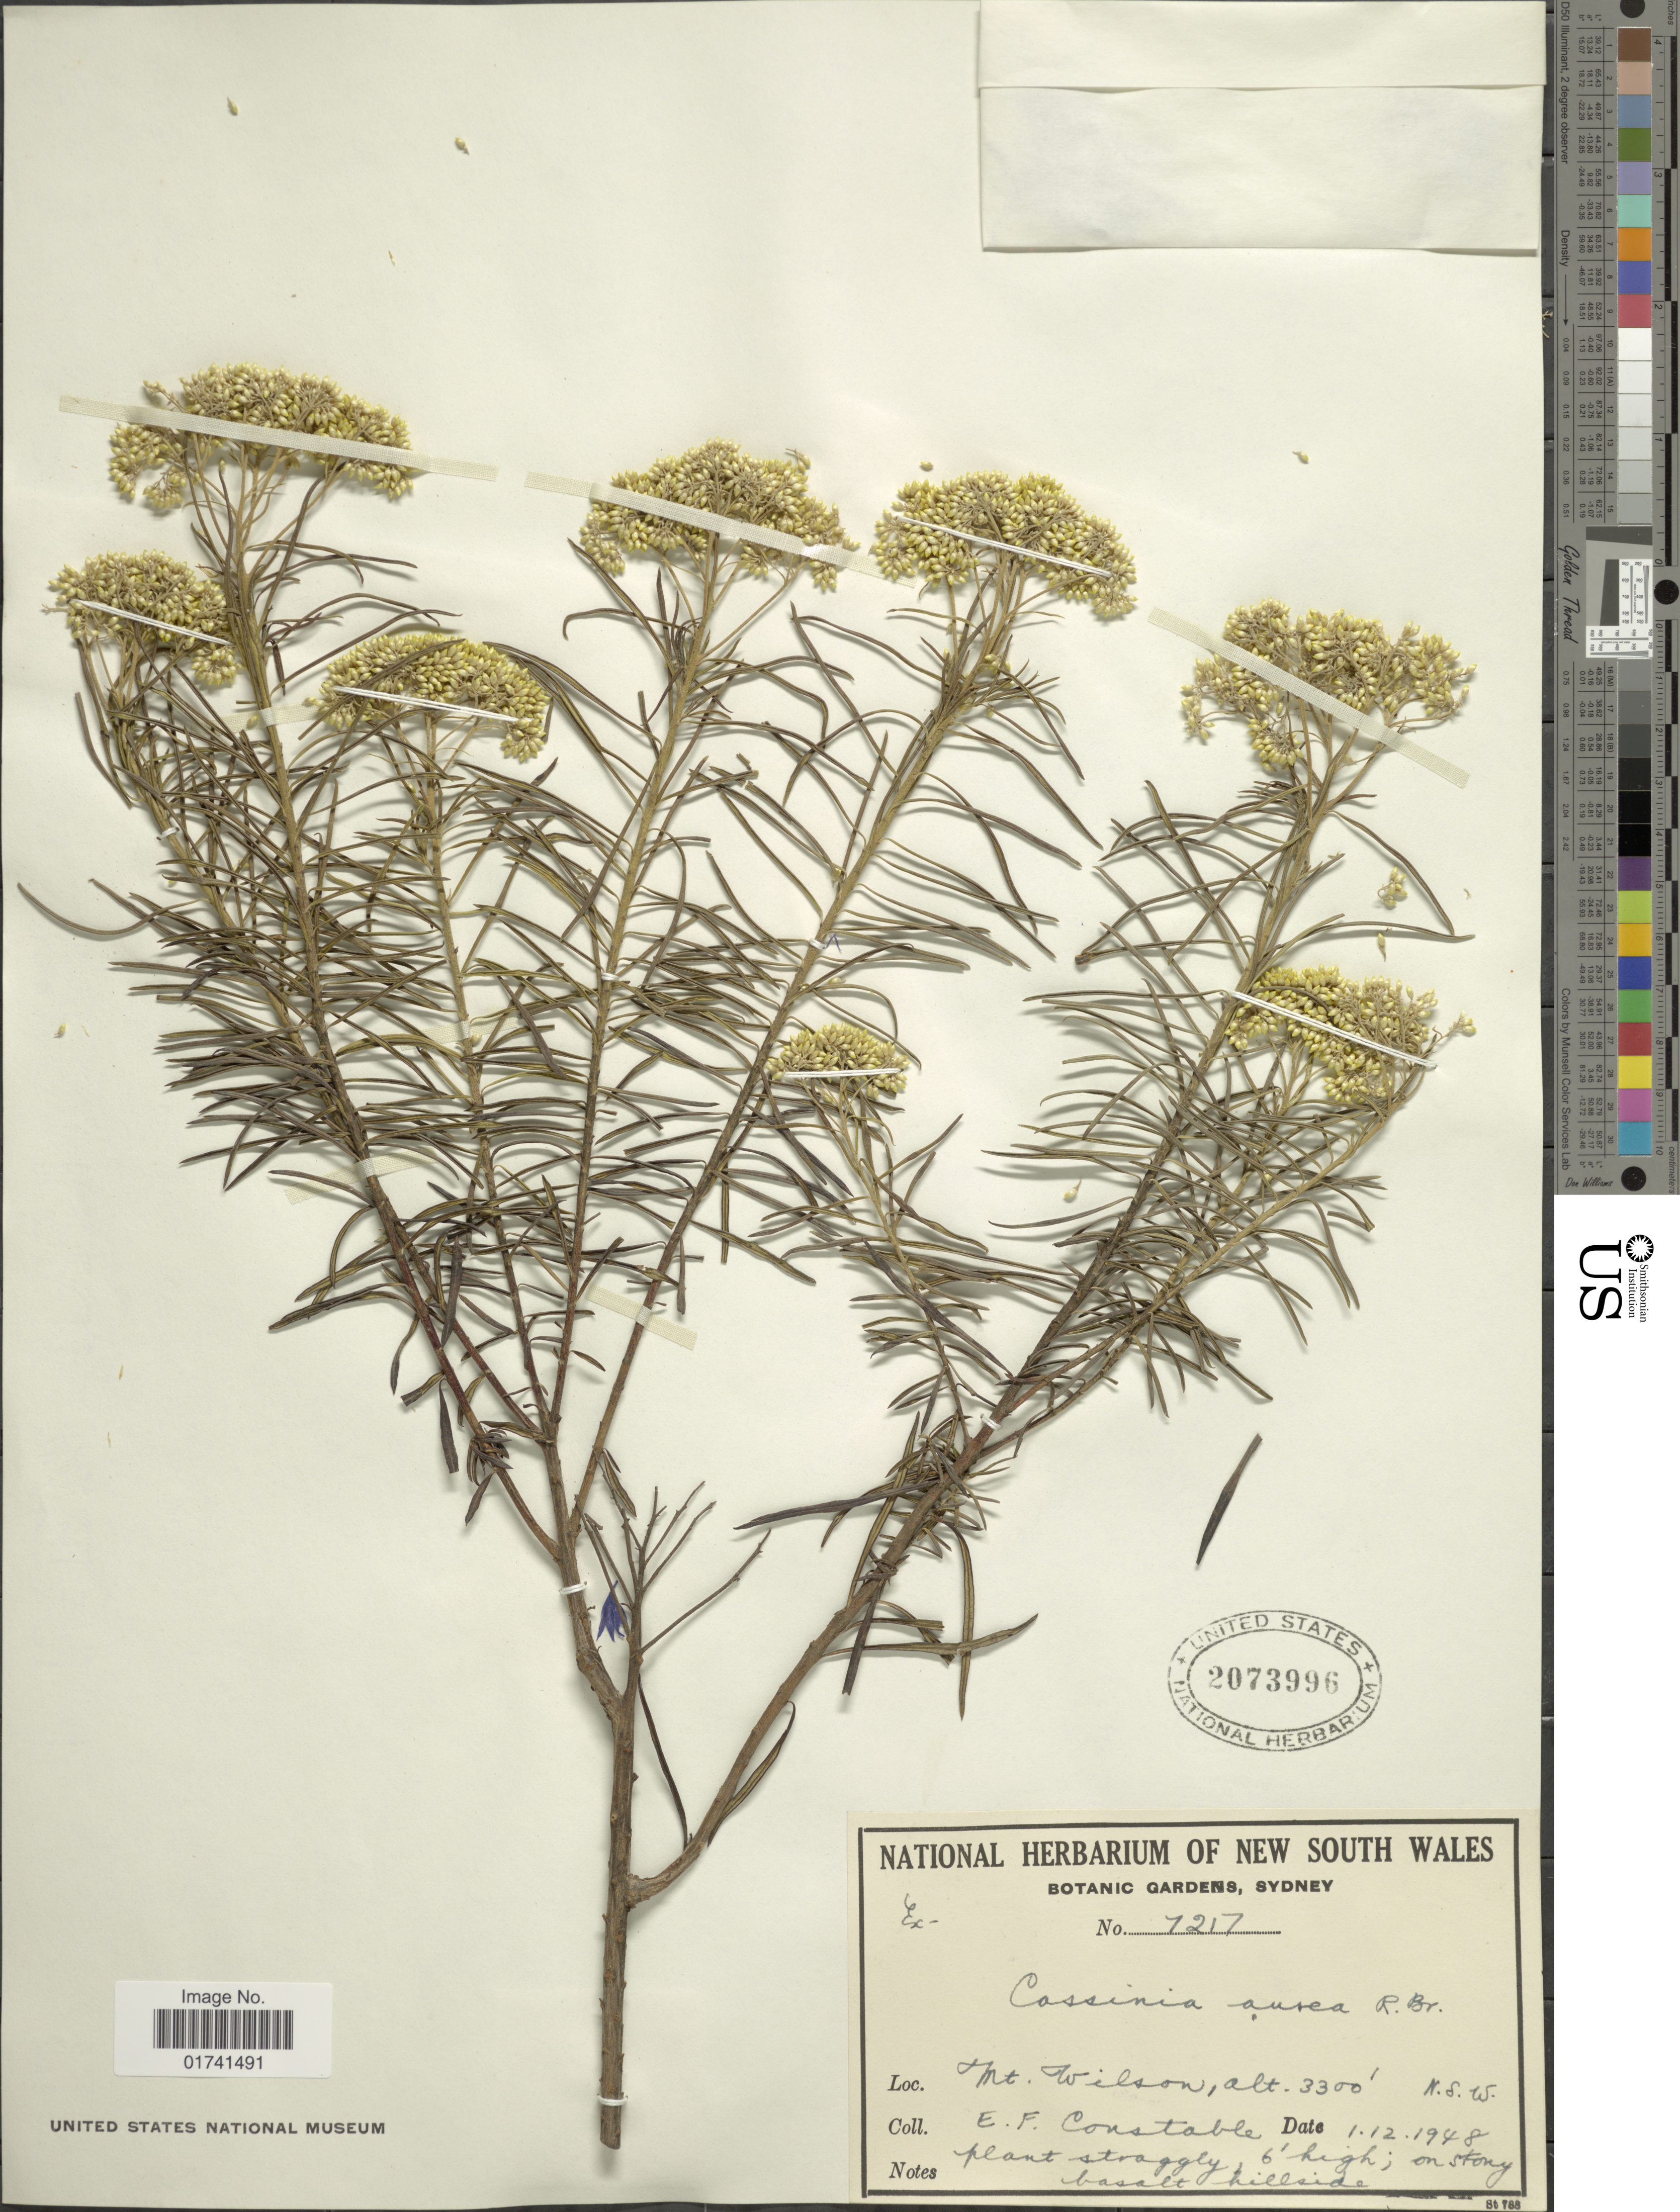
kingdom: Plantae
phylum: Tracheophyta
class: Magnoliopsida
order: Asterales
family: Asteraceae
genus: Cassinia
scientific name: Cassinia aurea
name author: R. Br.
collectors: E. F. Constable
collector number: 7217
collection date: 1948-12-01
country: Australia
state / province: New South Wales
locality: Mt. Wilson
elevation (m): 1006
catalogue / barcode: US 2073996